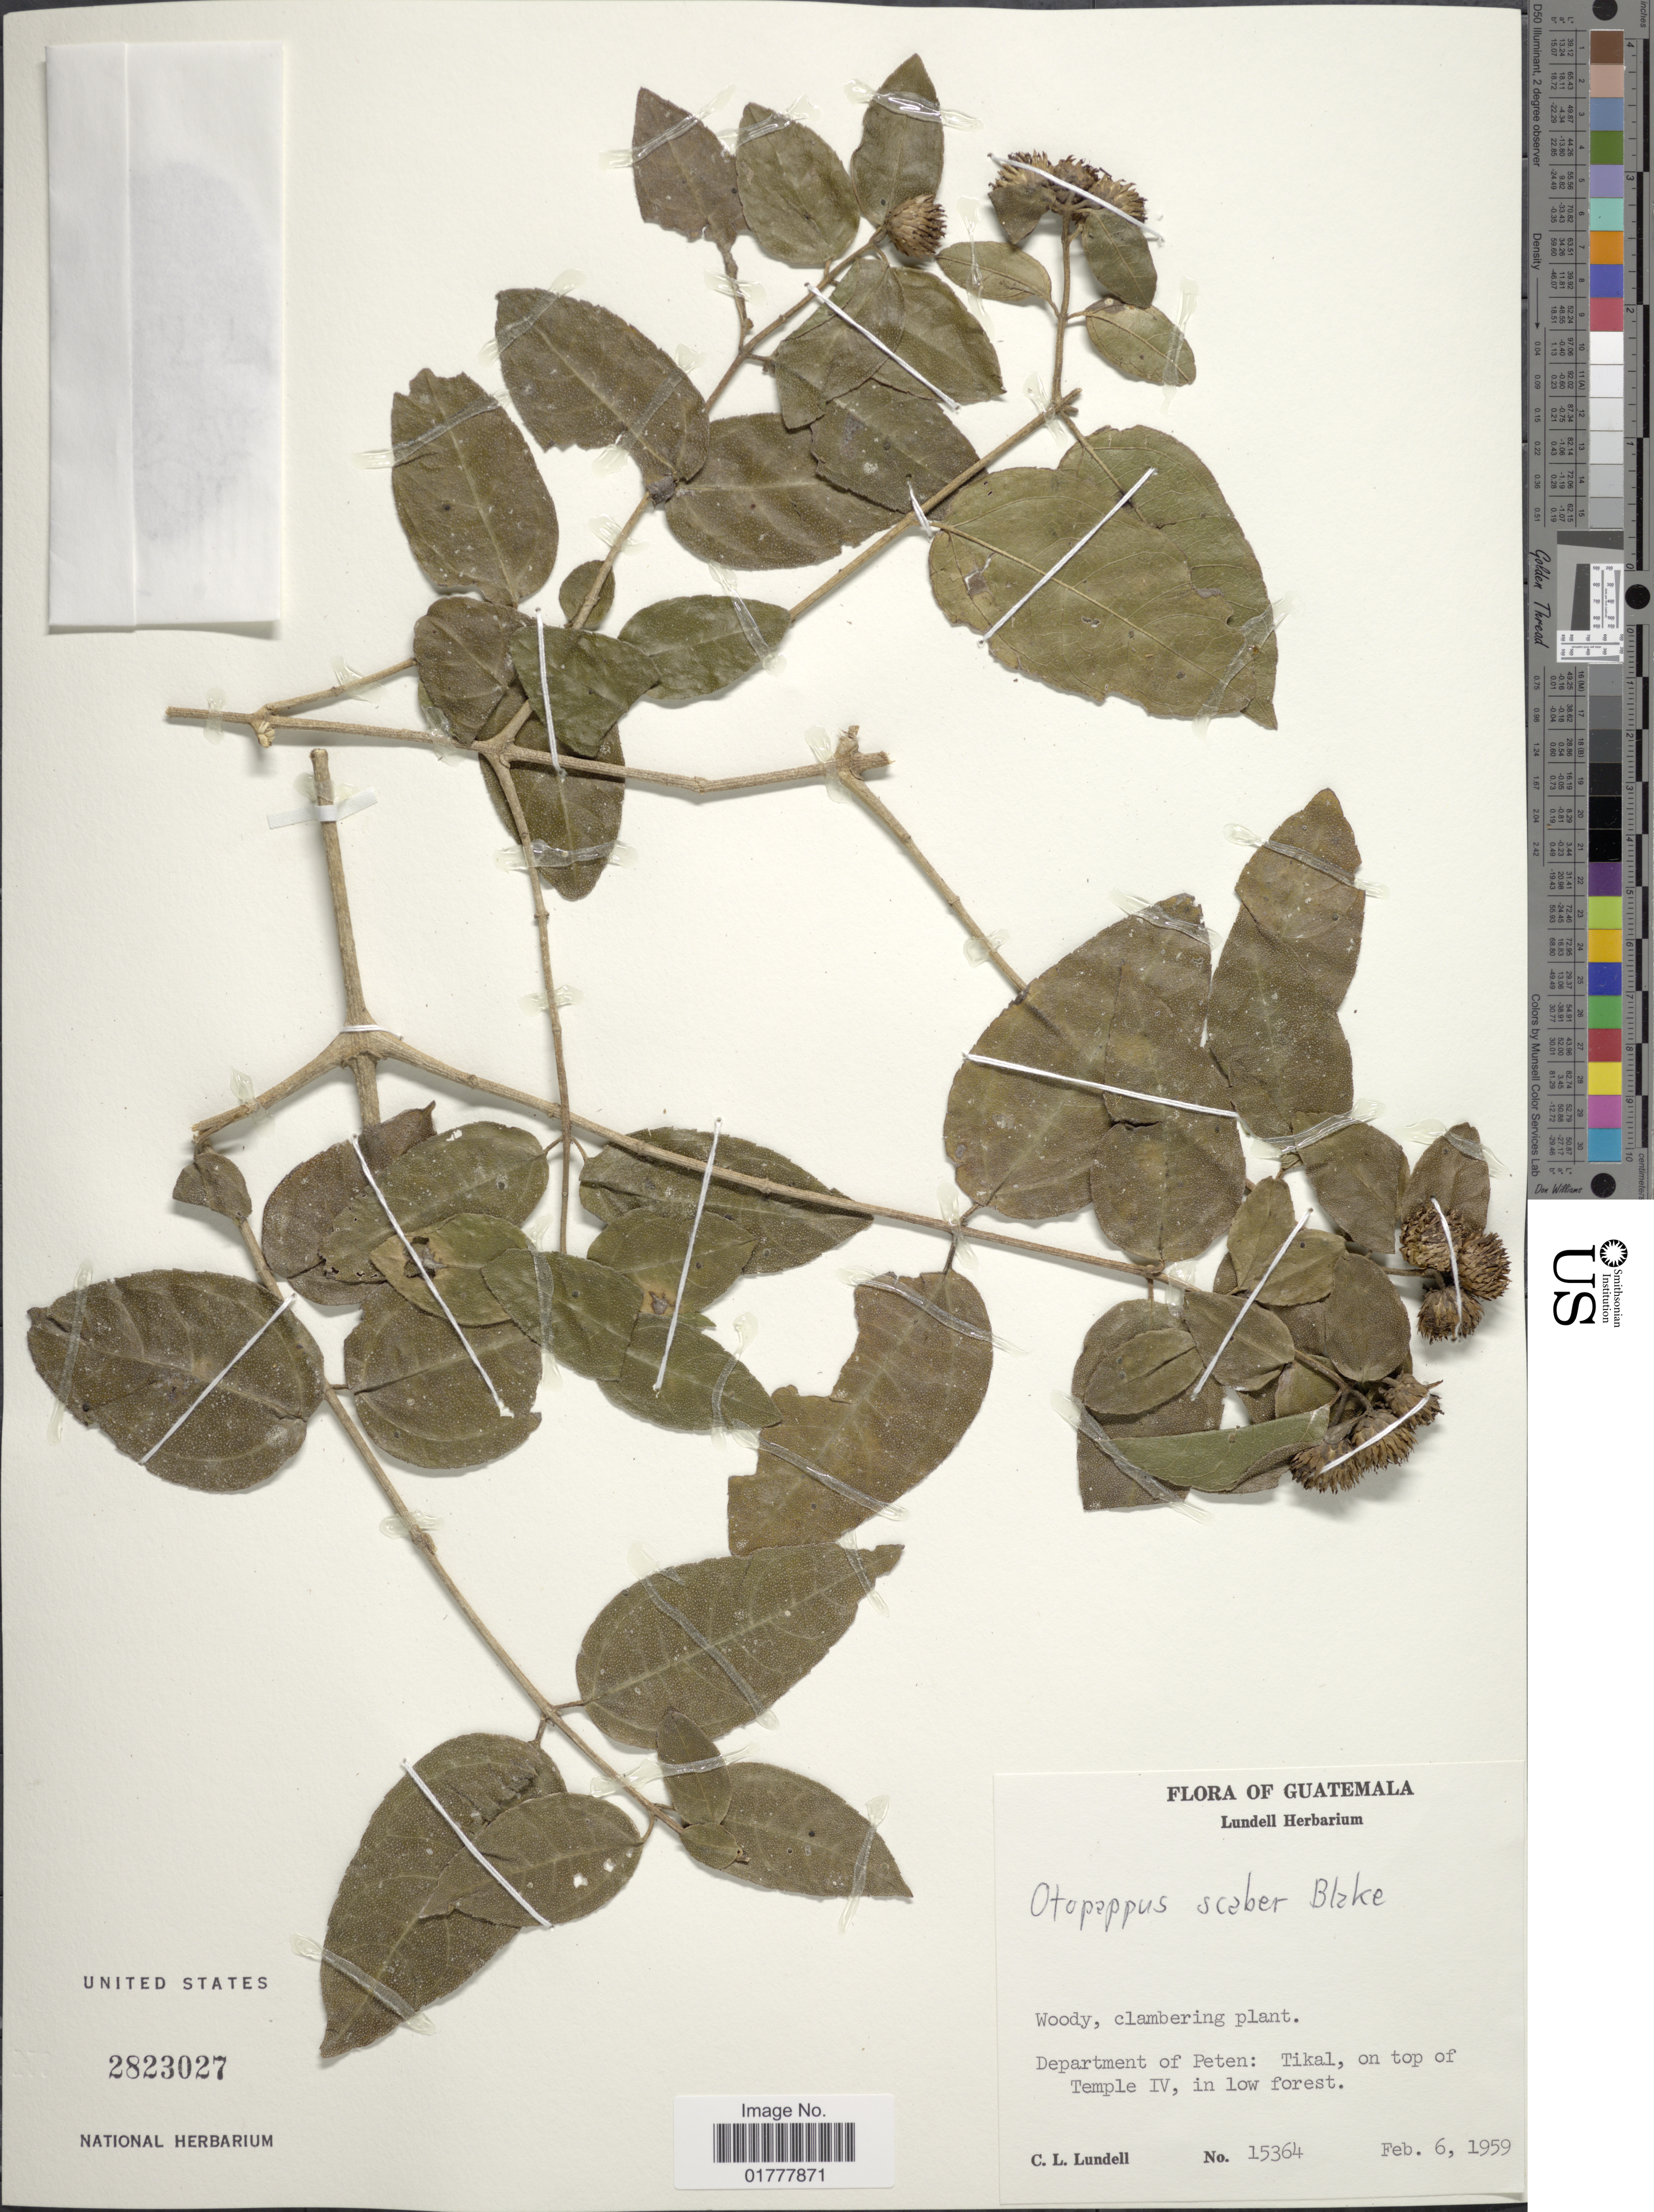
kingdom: Plantae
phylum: Tracheophyta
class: Magnoliopsida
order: Asterales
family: Asteraceae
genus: Otopappus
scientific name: Otopappus scaber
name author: S.F. Blake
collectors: C. L. Lundell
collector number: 15364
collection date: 1959-02-06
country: Guatemala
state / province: El Petén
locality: Department of Peten: Tikal, on top of Temple IV, in low forest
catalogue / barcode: US 2823027